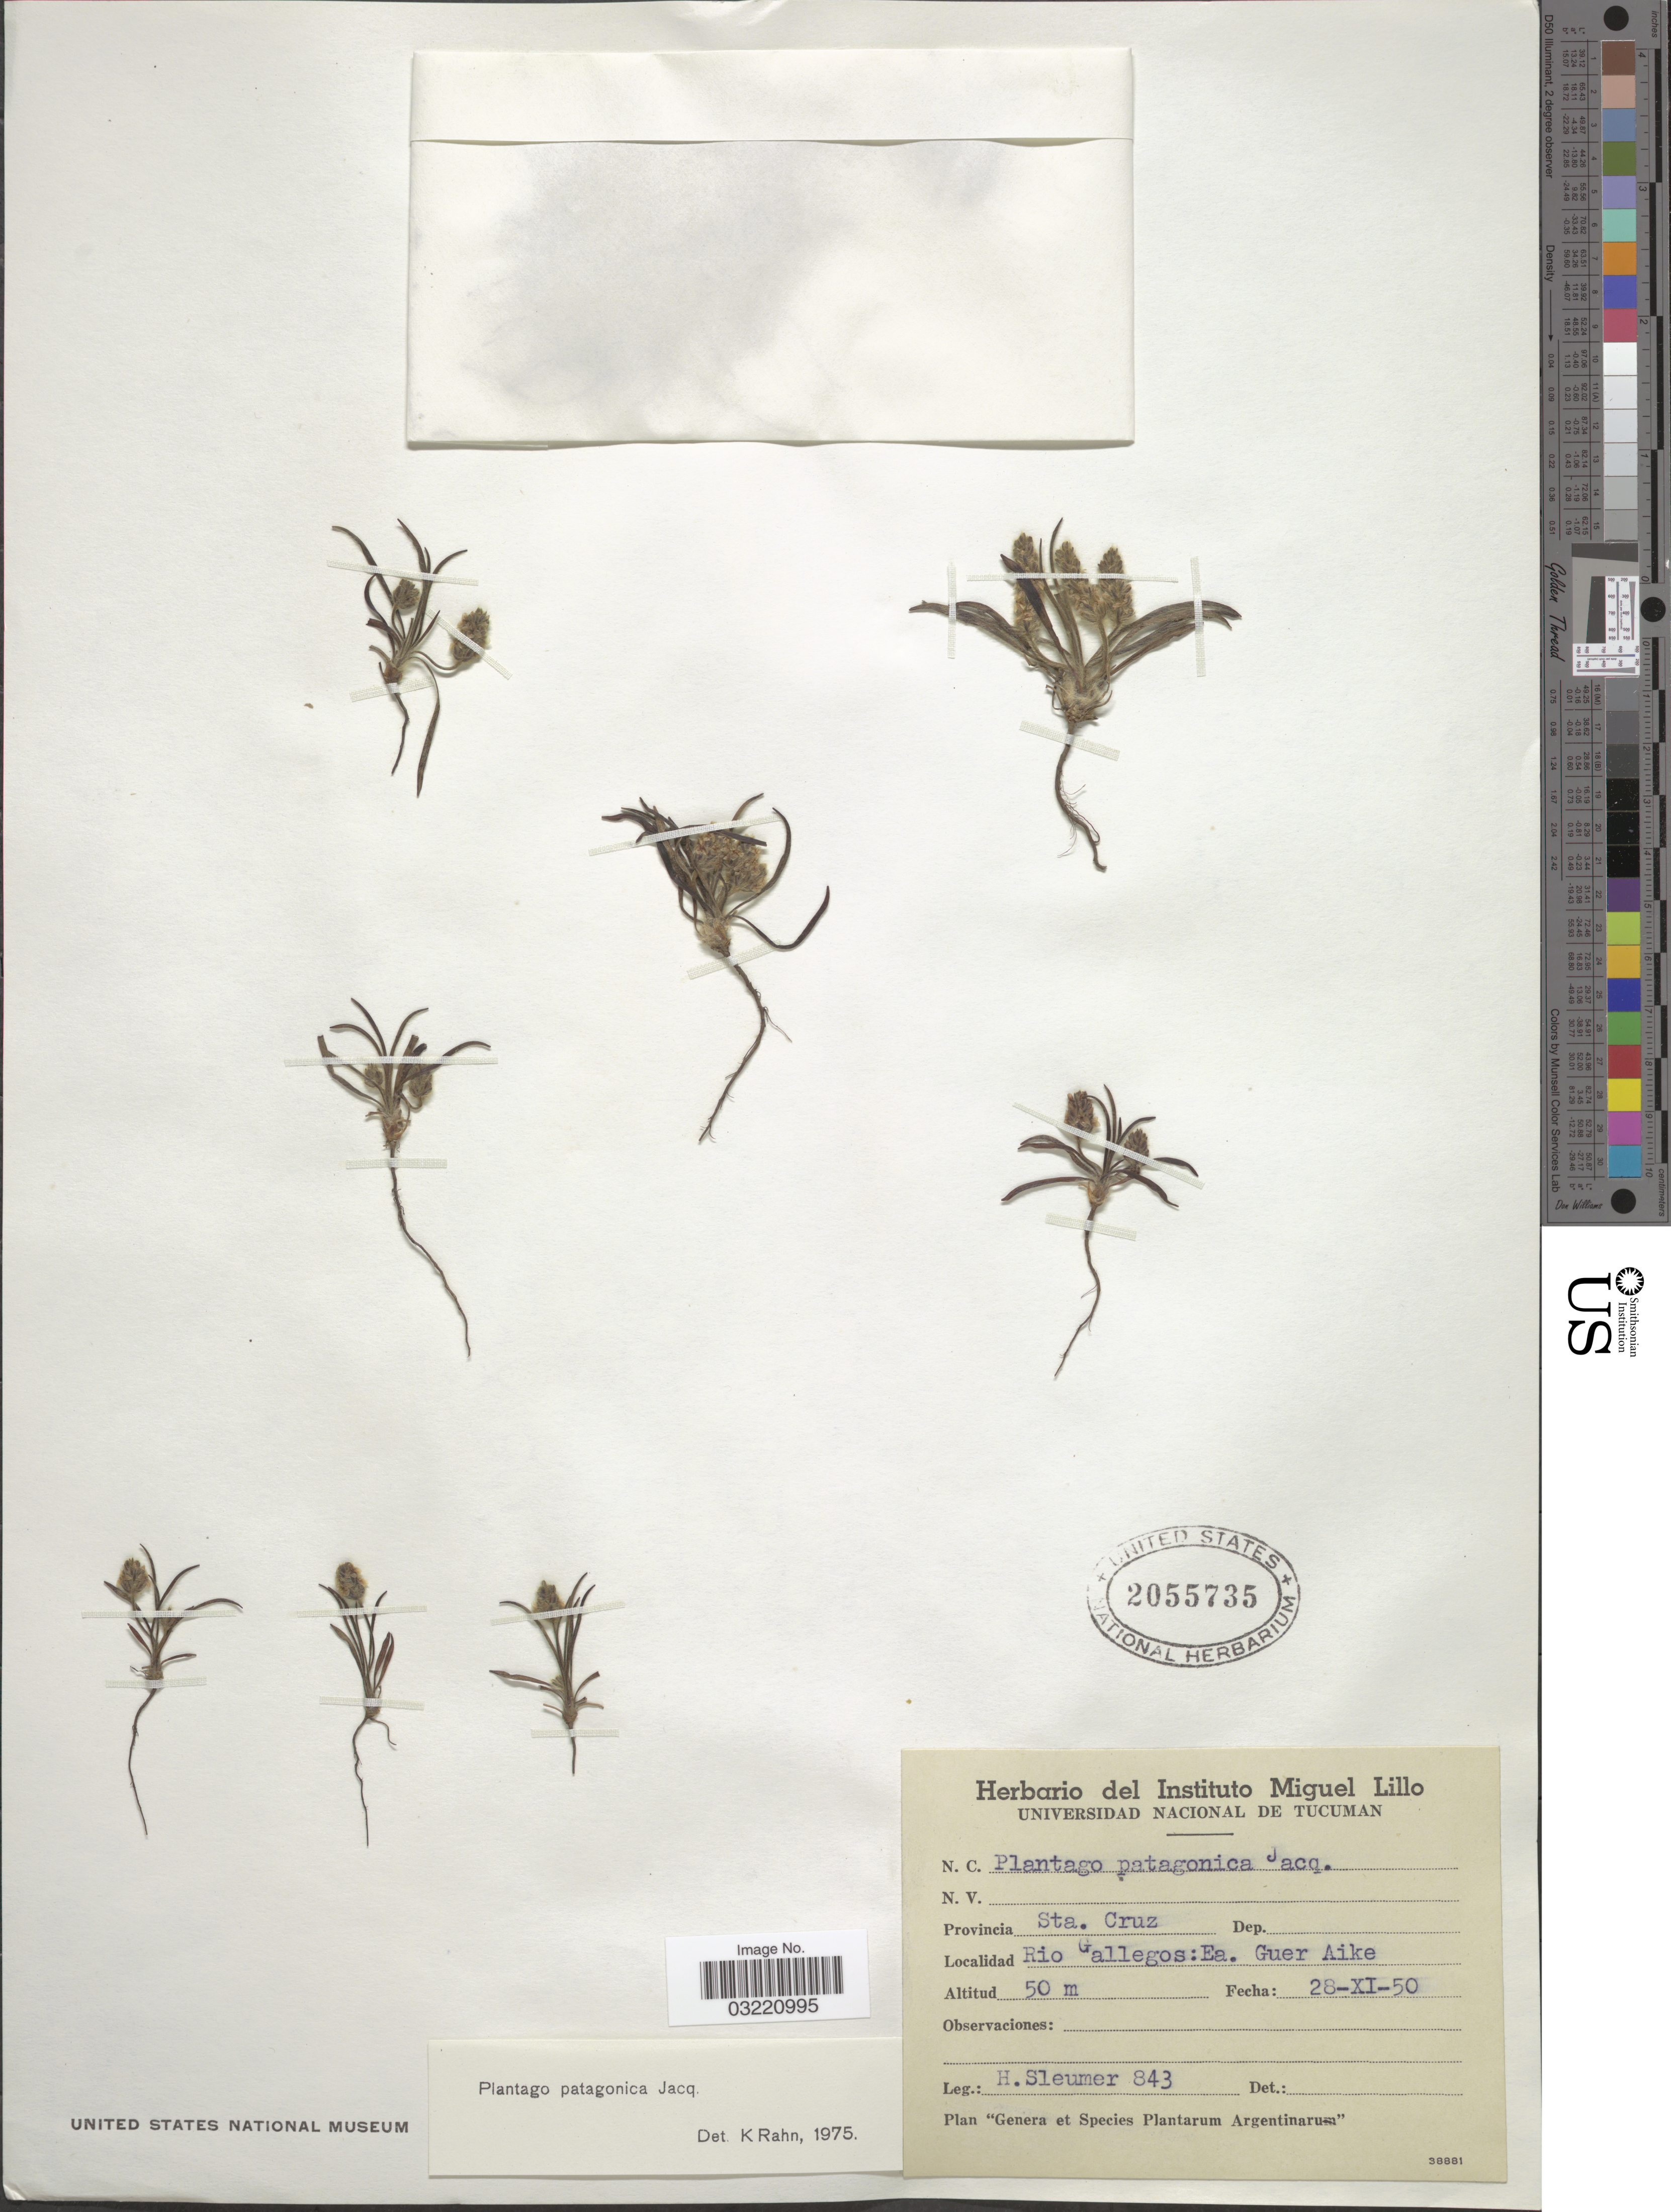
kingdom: Plantae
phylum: Tracheophyta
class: Magnoliopsida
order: Lamiales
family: Plantaginaceae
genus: Plantago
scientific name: Plantago patagonica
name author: Jacq.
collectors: H. O. Sleumer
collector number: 843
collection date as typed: Transcribed d/m/y: 28/11/50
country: Argentina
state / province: Santa Cruz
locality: Rio Gallegos: Ea. Guer Aike.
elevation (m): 50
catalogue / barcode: US 2055735